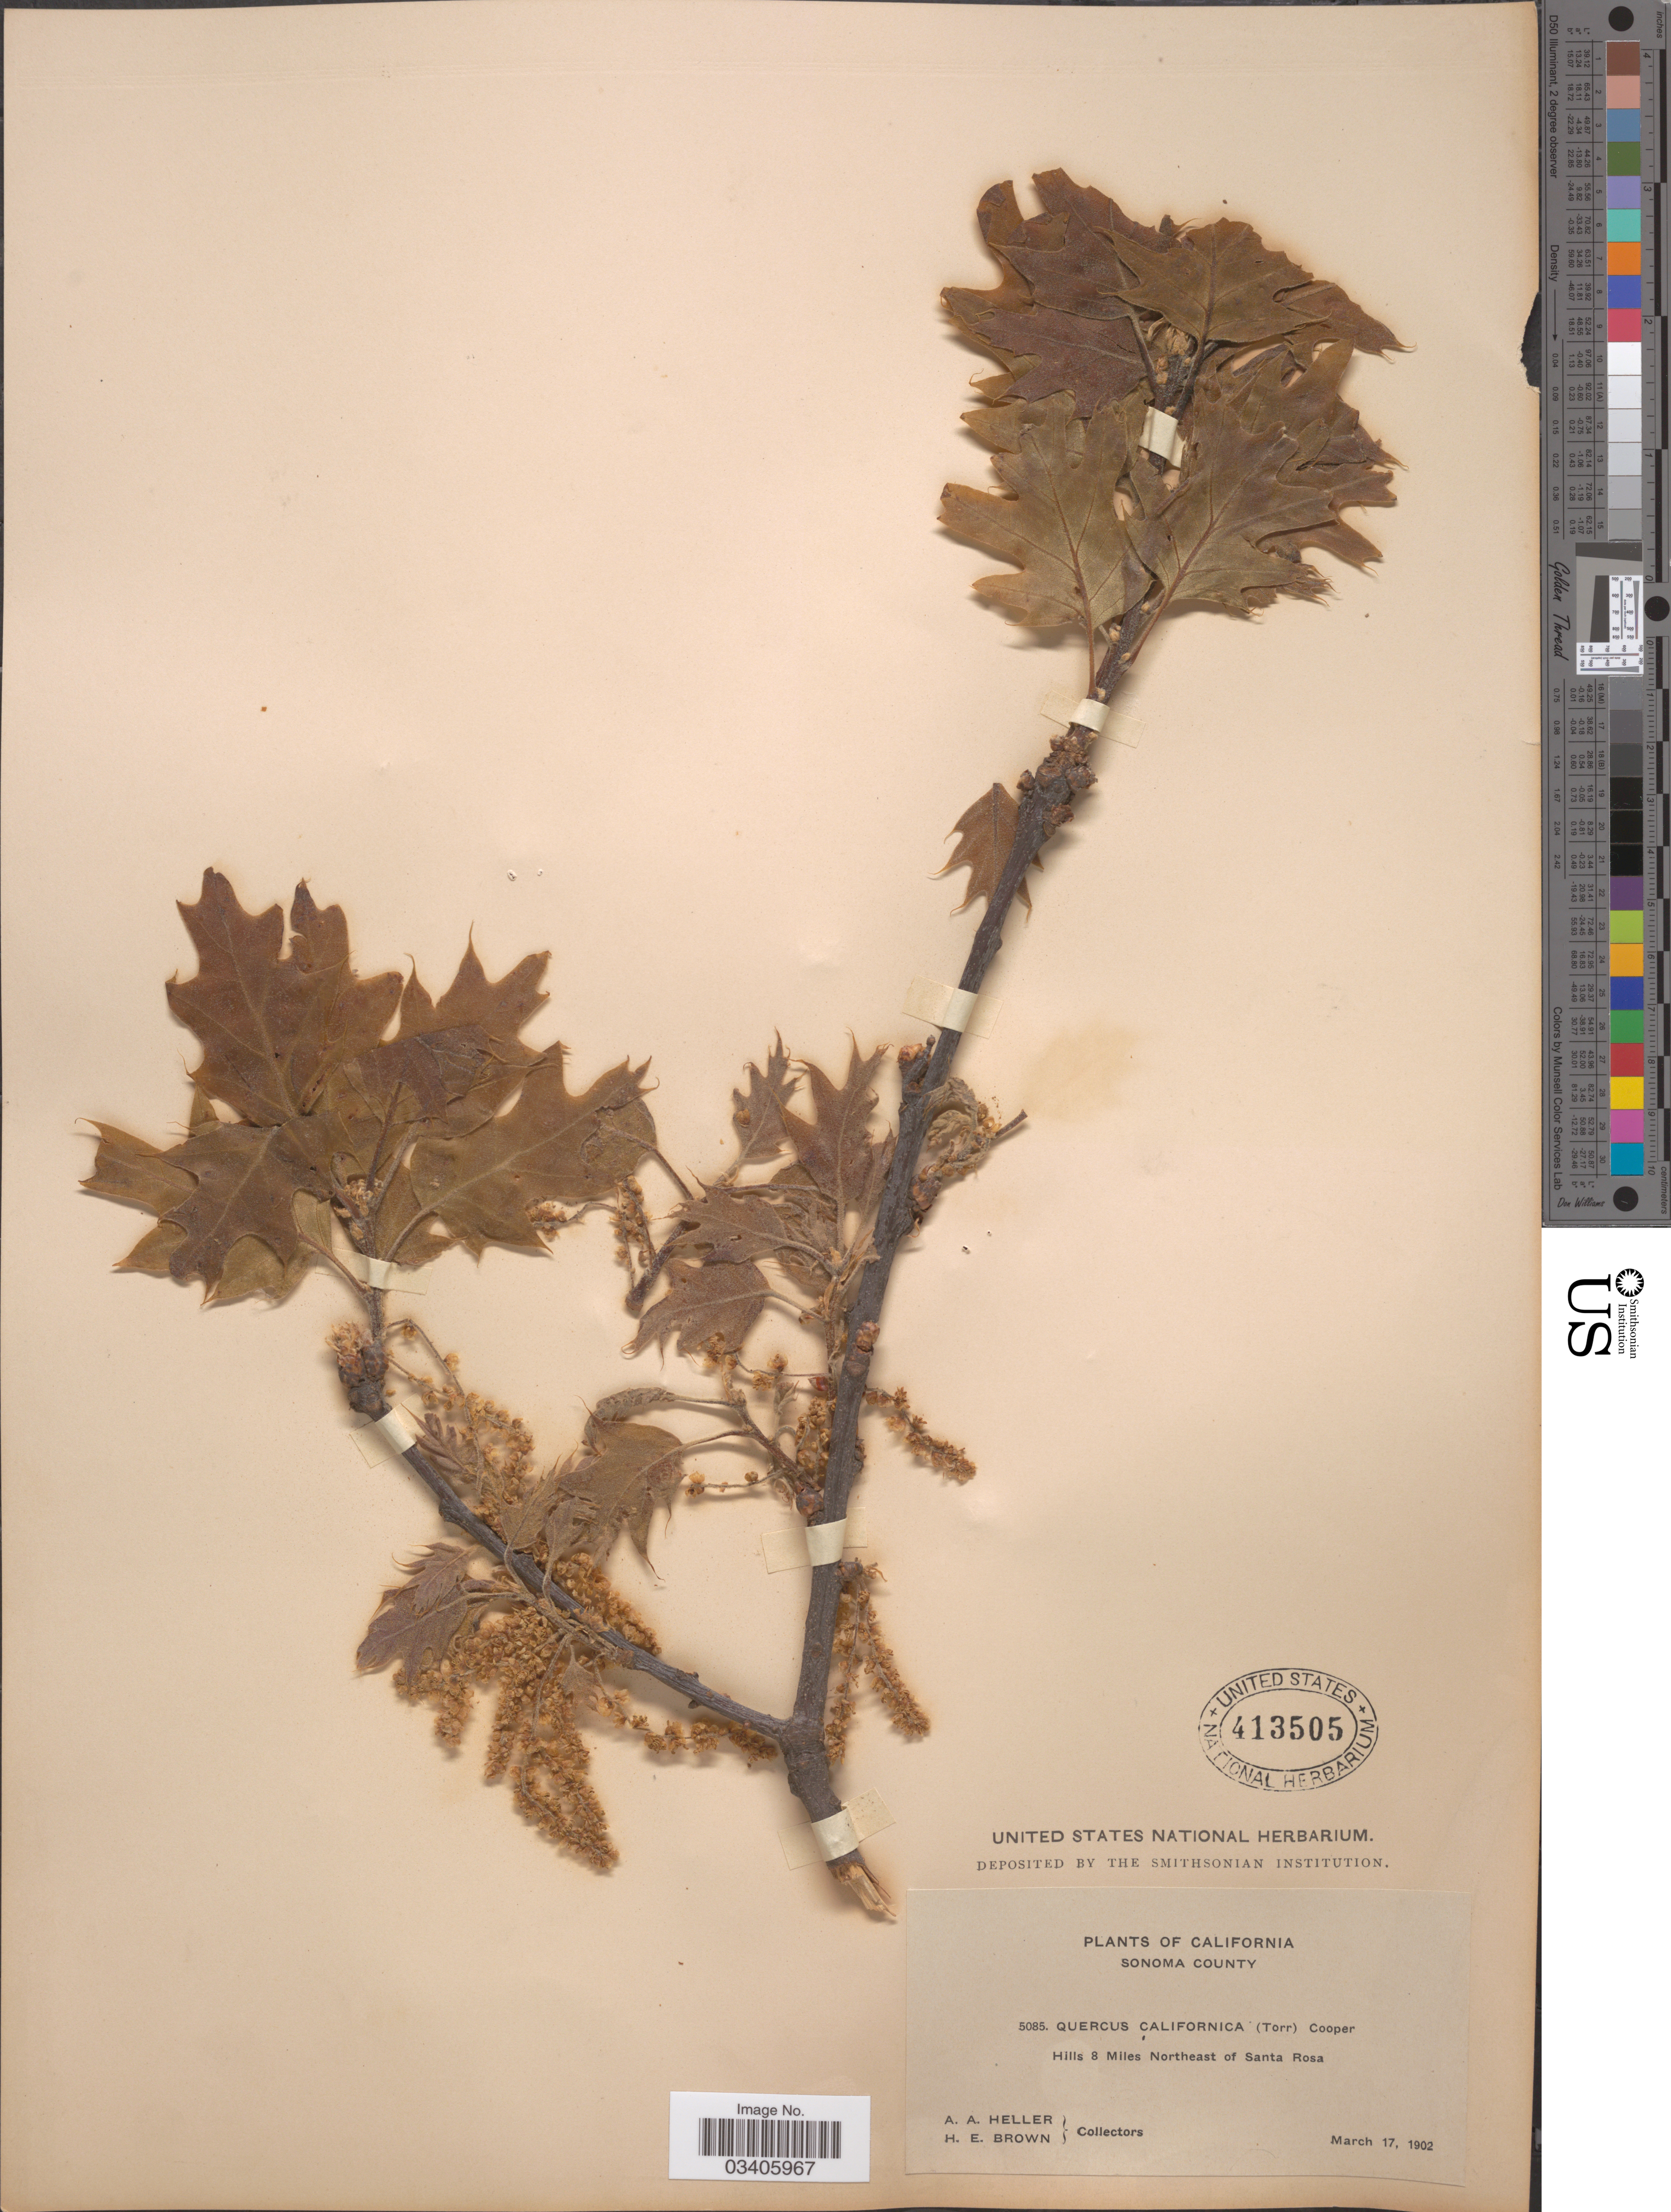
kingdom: Plantae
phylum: Tracheophyta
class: Magnoliopsida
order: Fagales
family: Fagaceae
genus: Quercus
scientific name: Quercus kelloggii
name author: Newb.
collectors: A. A. Heller & H. E. Brown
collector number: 5085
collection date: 1902-03-17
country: United States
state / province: California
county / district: Sonoma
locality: Sonoma County. Hills 8 miles Northeast of Santa Rosa.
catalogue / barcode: US 413505